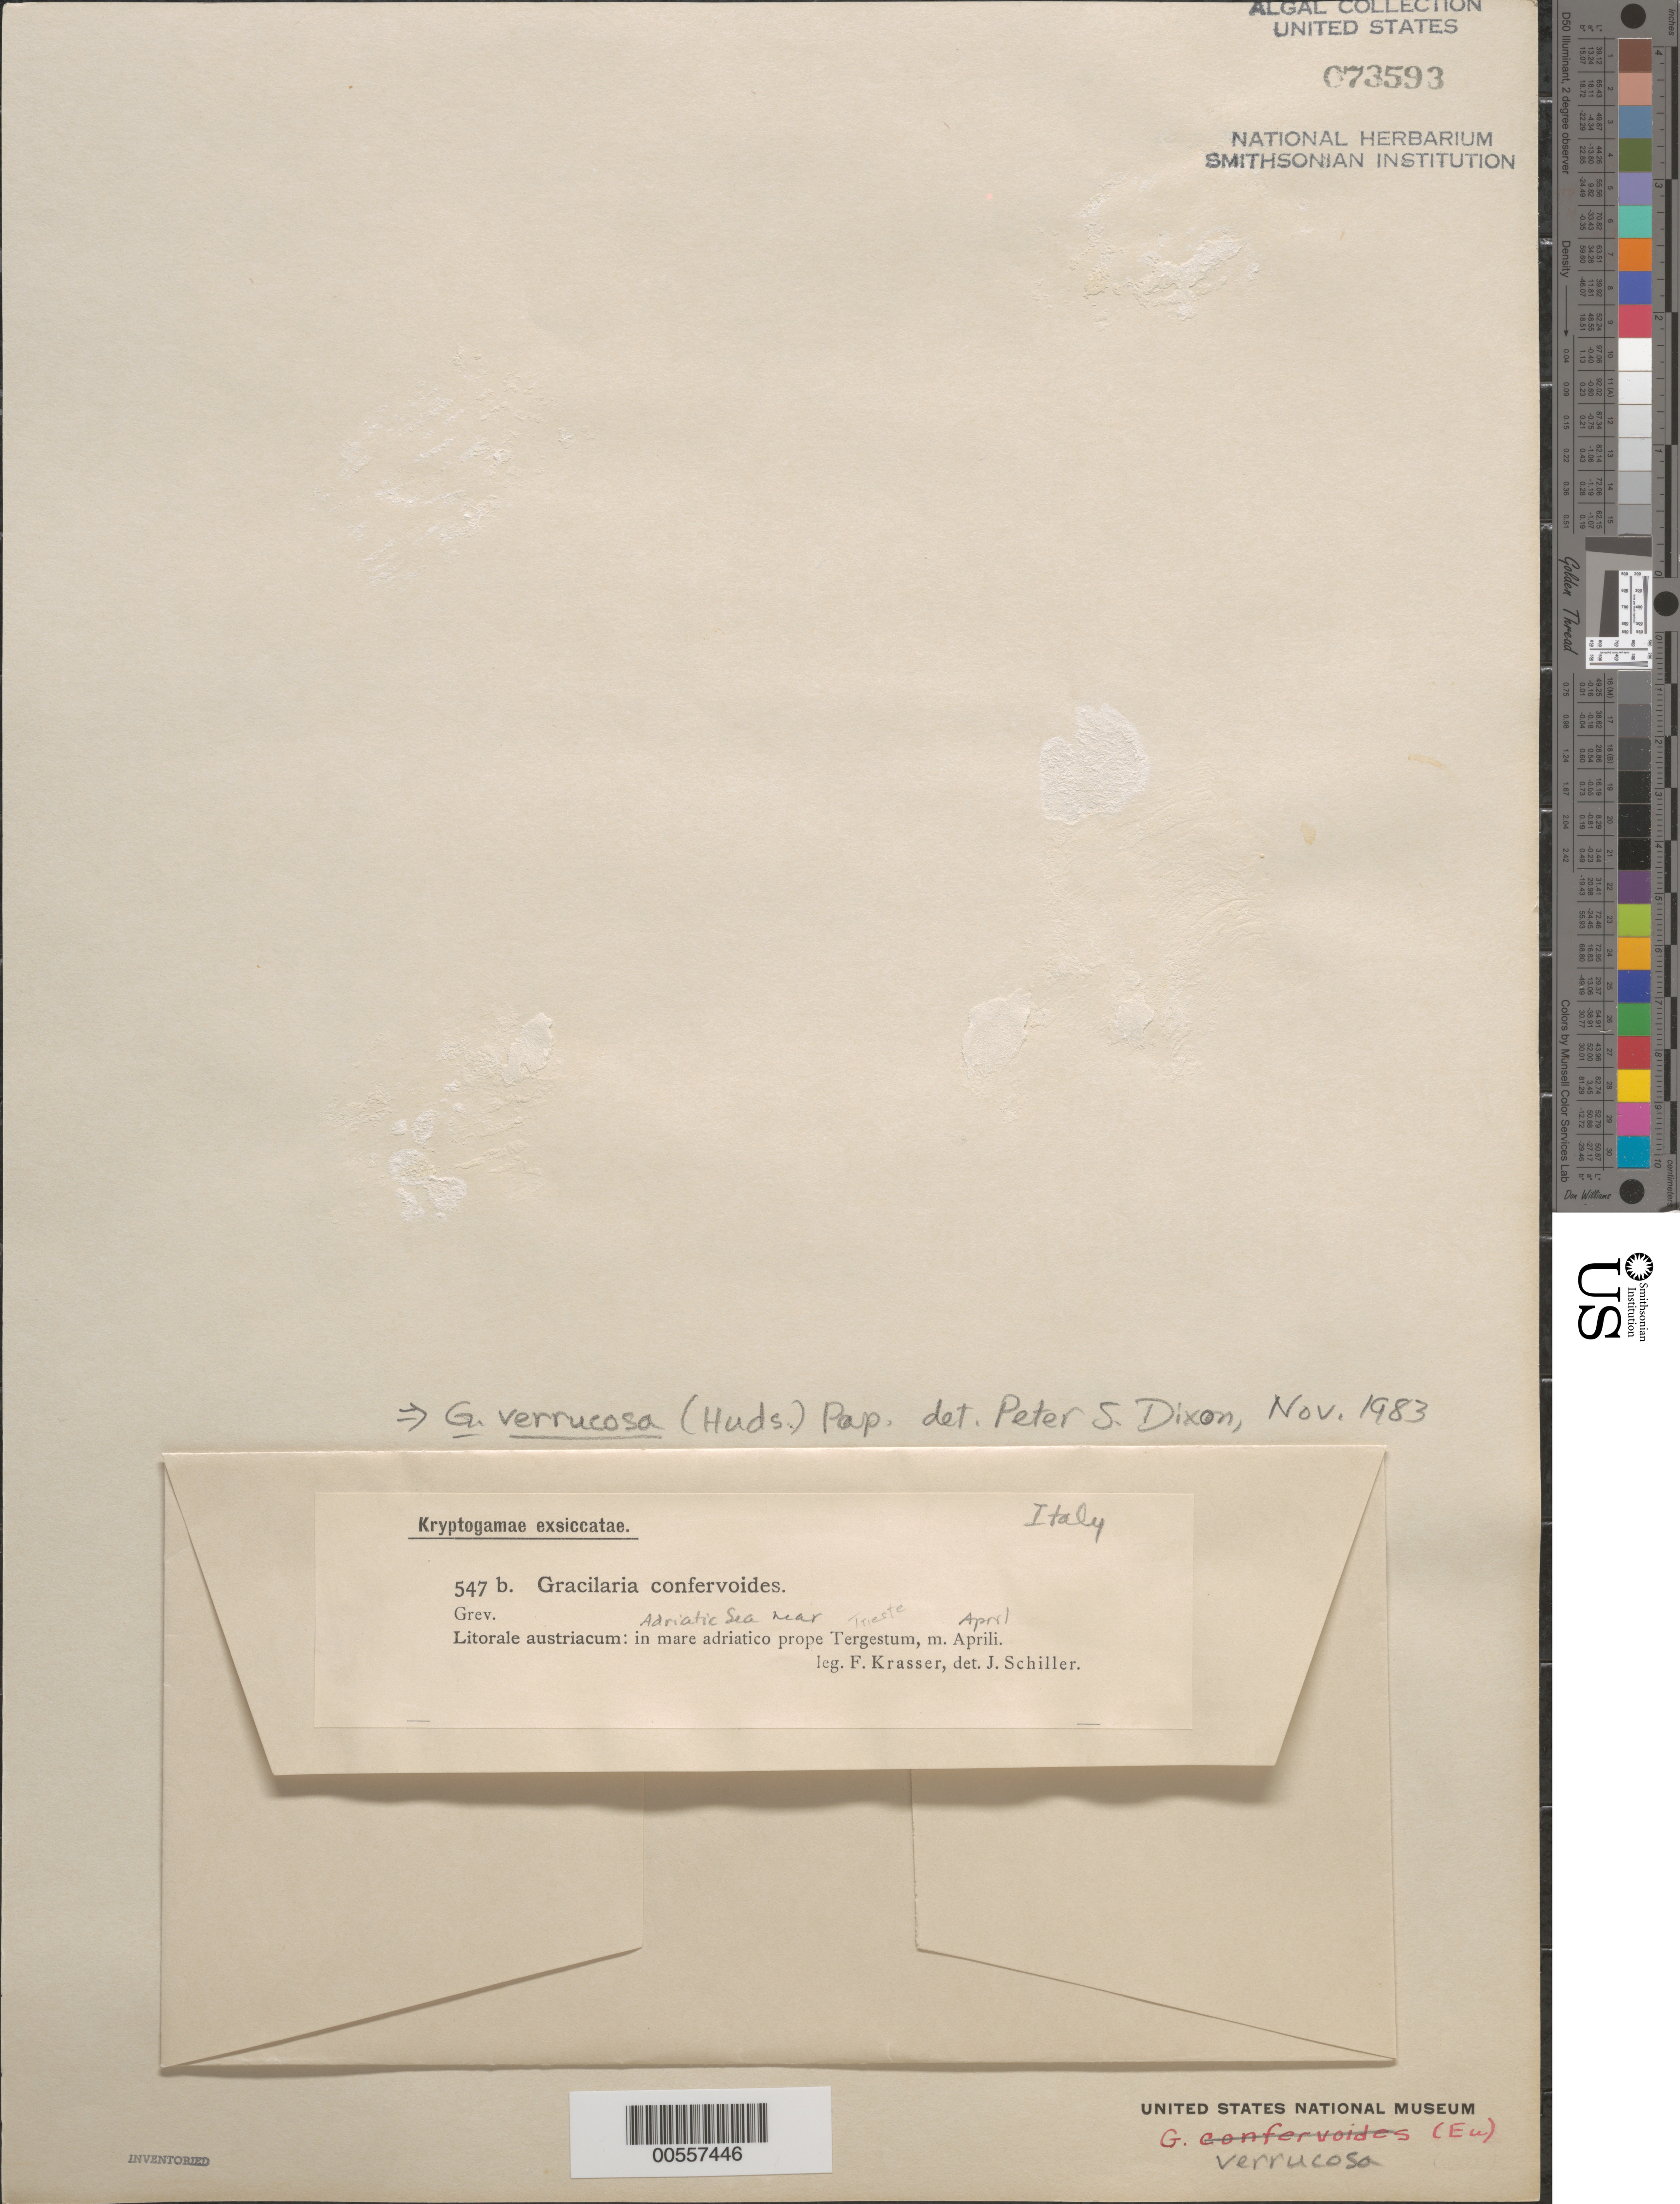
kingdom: Plantae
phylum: Rhodophyta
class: Florideophyceae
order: Gracilariales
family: Gracilariaceae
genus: Gracilariopsis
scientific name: Gracilariopsis longissima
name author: (S.G. Gmel.) Steentoft et al.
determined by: Algae name updating Project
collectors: F. Krasser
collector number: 547b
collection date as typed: Apr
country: Italy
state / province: Friuli-venezia Giulia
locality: Adriatic sea (mare adriatico), near tieste (tergestum)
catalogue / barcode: US 73593